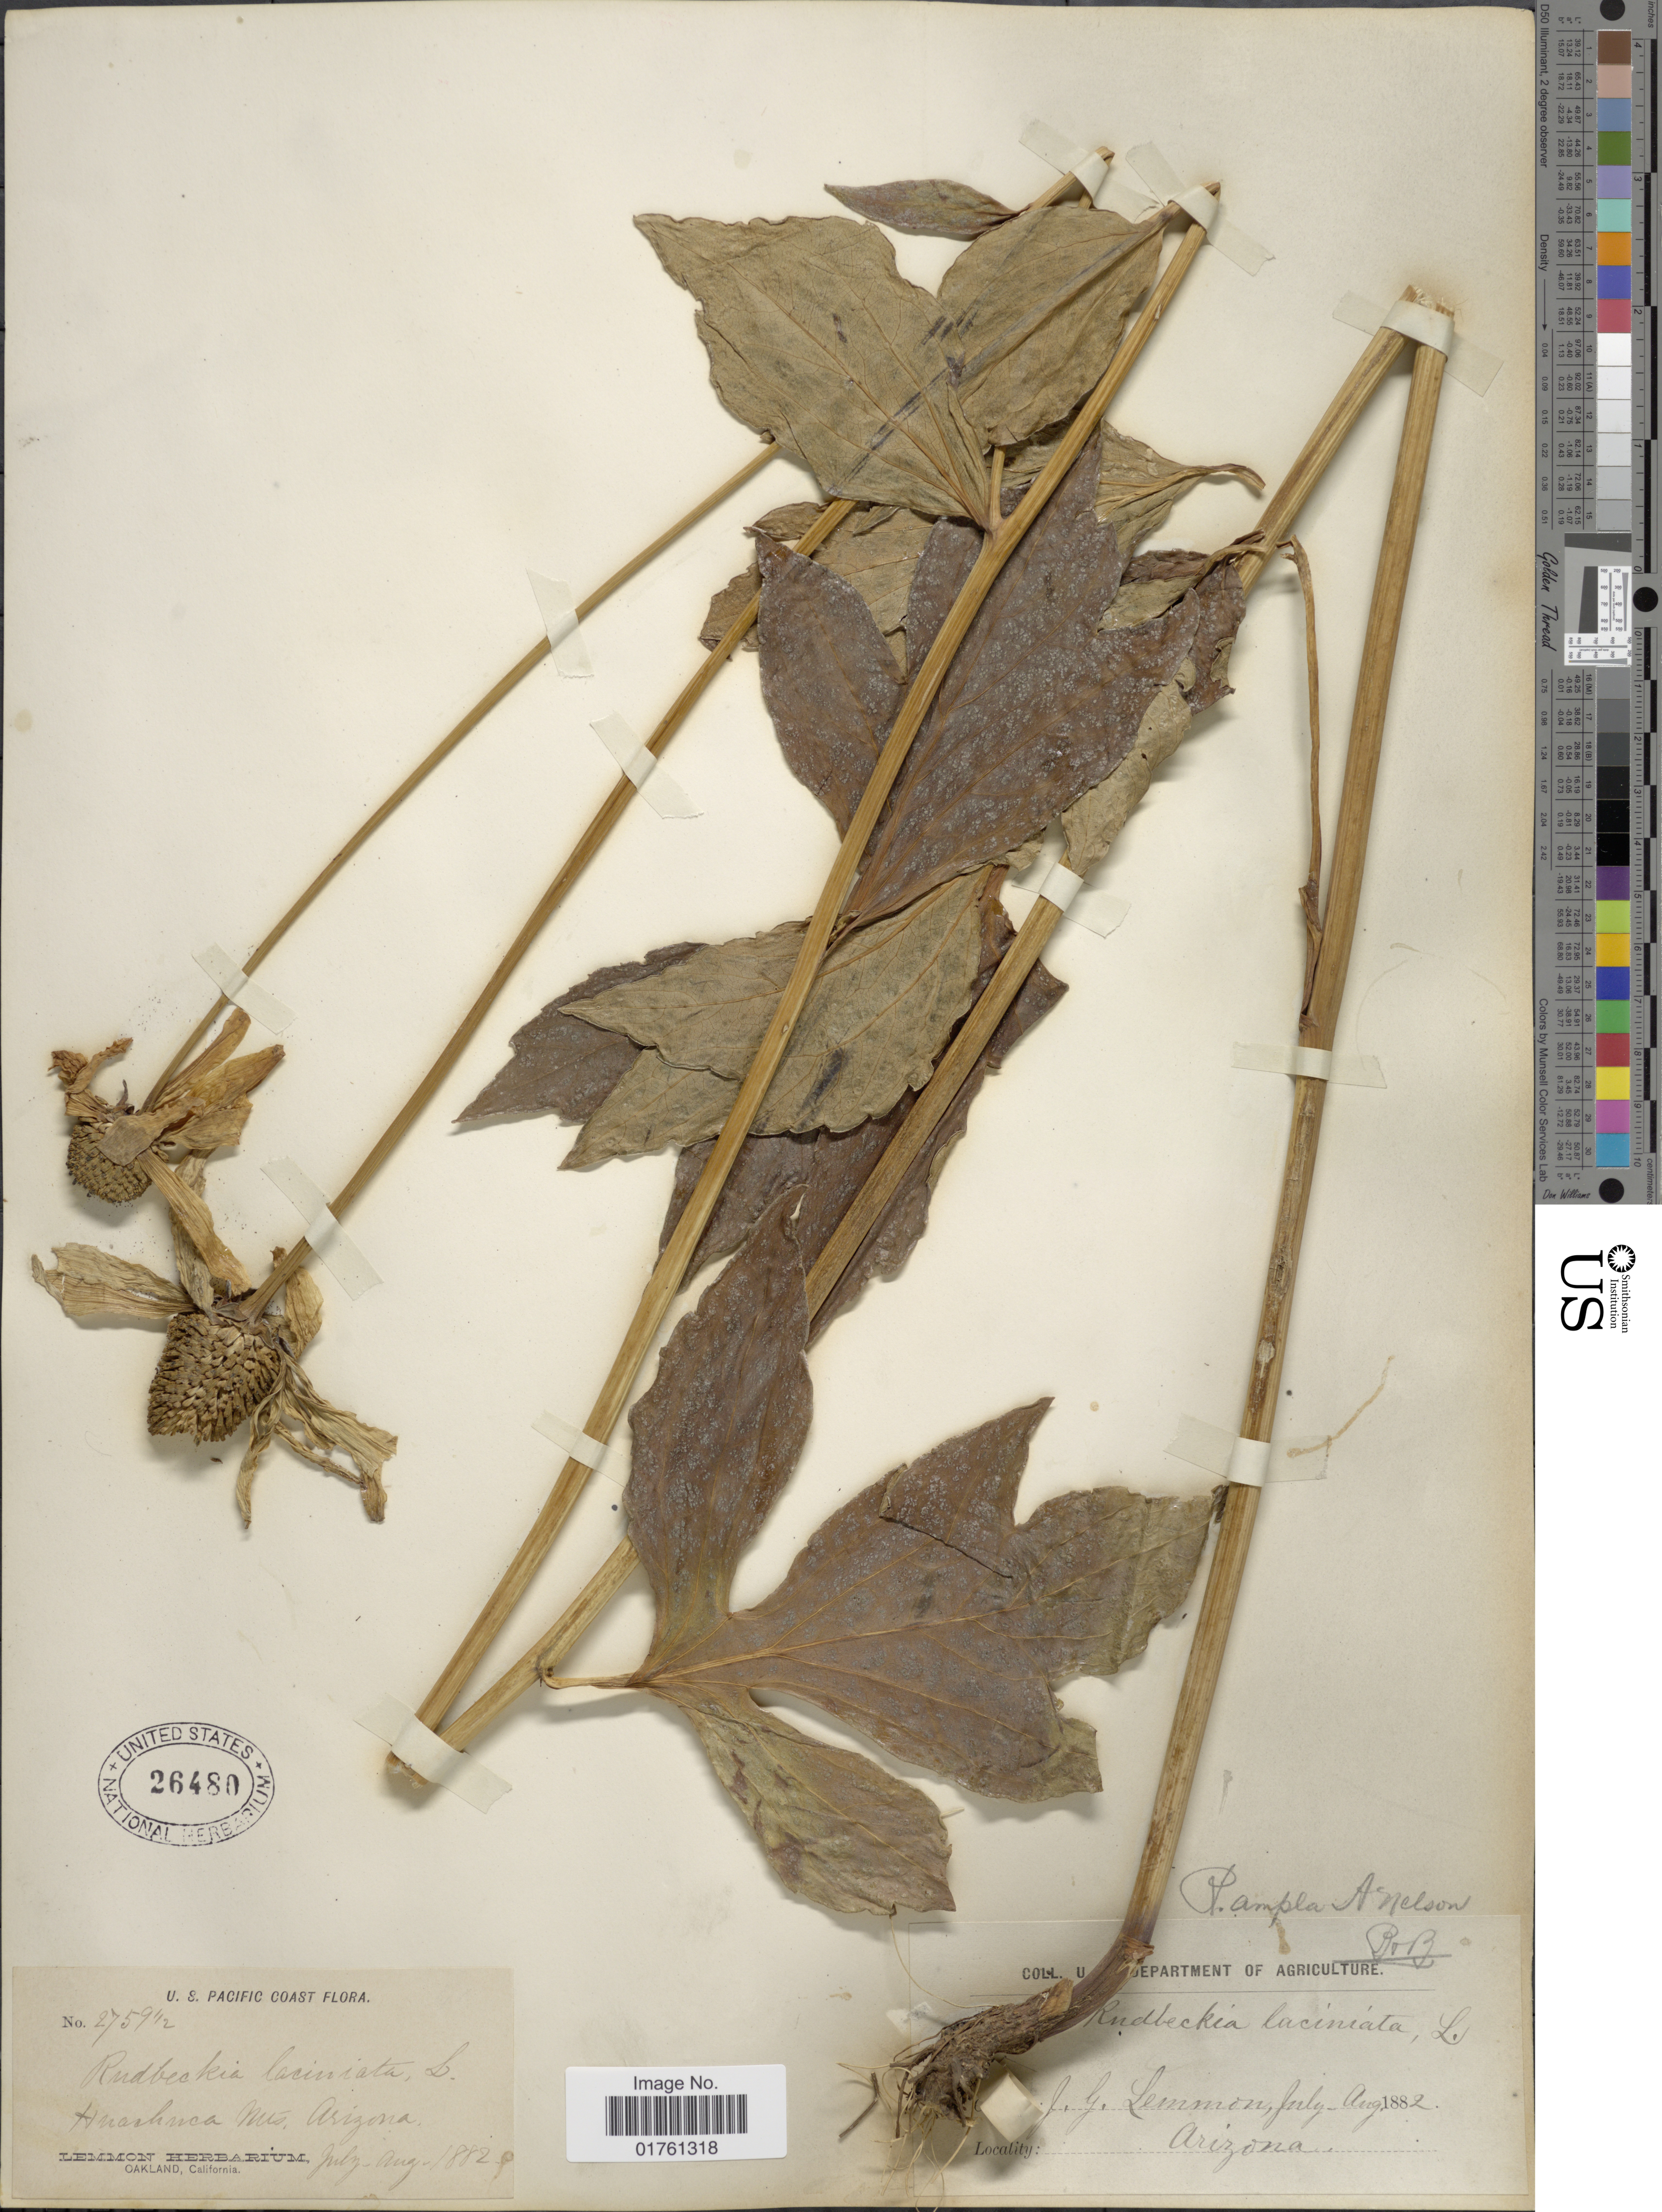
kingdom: Plantae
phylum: Tracheophyta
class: Magnoliopsida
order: Asterales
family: Asteraceae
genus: Rudbeckia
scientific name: Rudbeckia laciniata var. ampla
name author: (A. Nelson) Cronq.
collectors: J. Lemmon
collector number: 2759½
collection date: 1882-07/1882-08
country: United States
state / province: Arizona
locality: Huachuca Mts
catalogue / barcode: US 26480